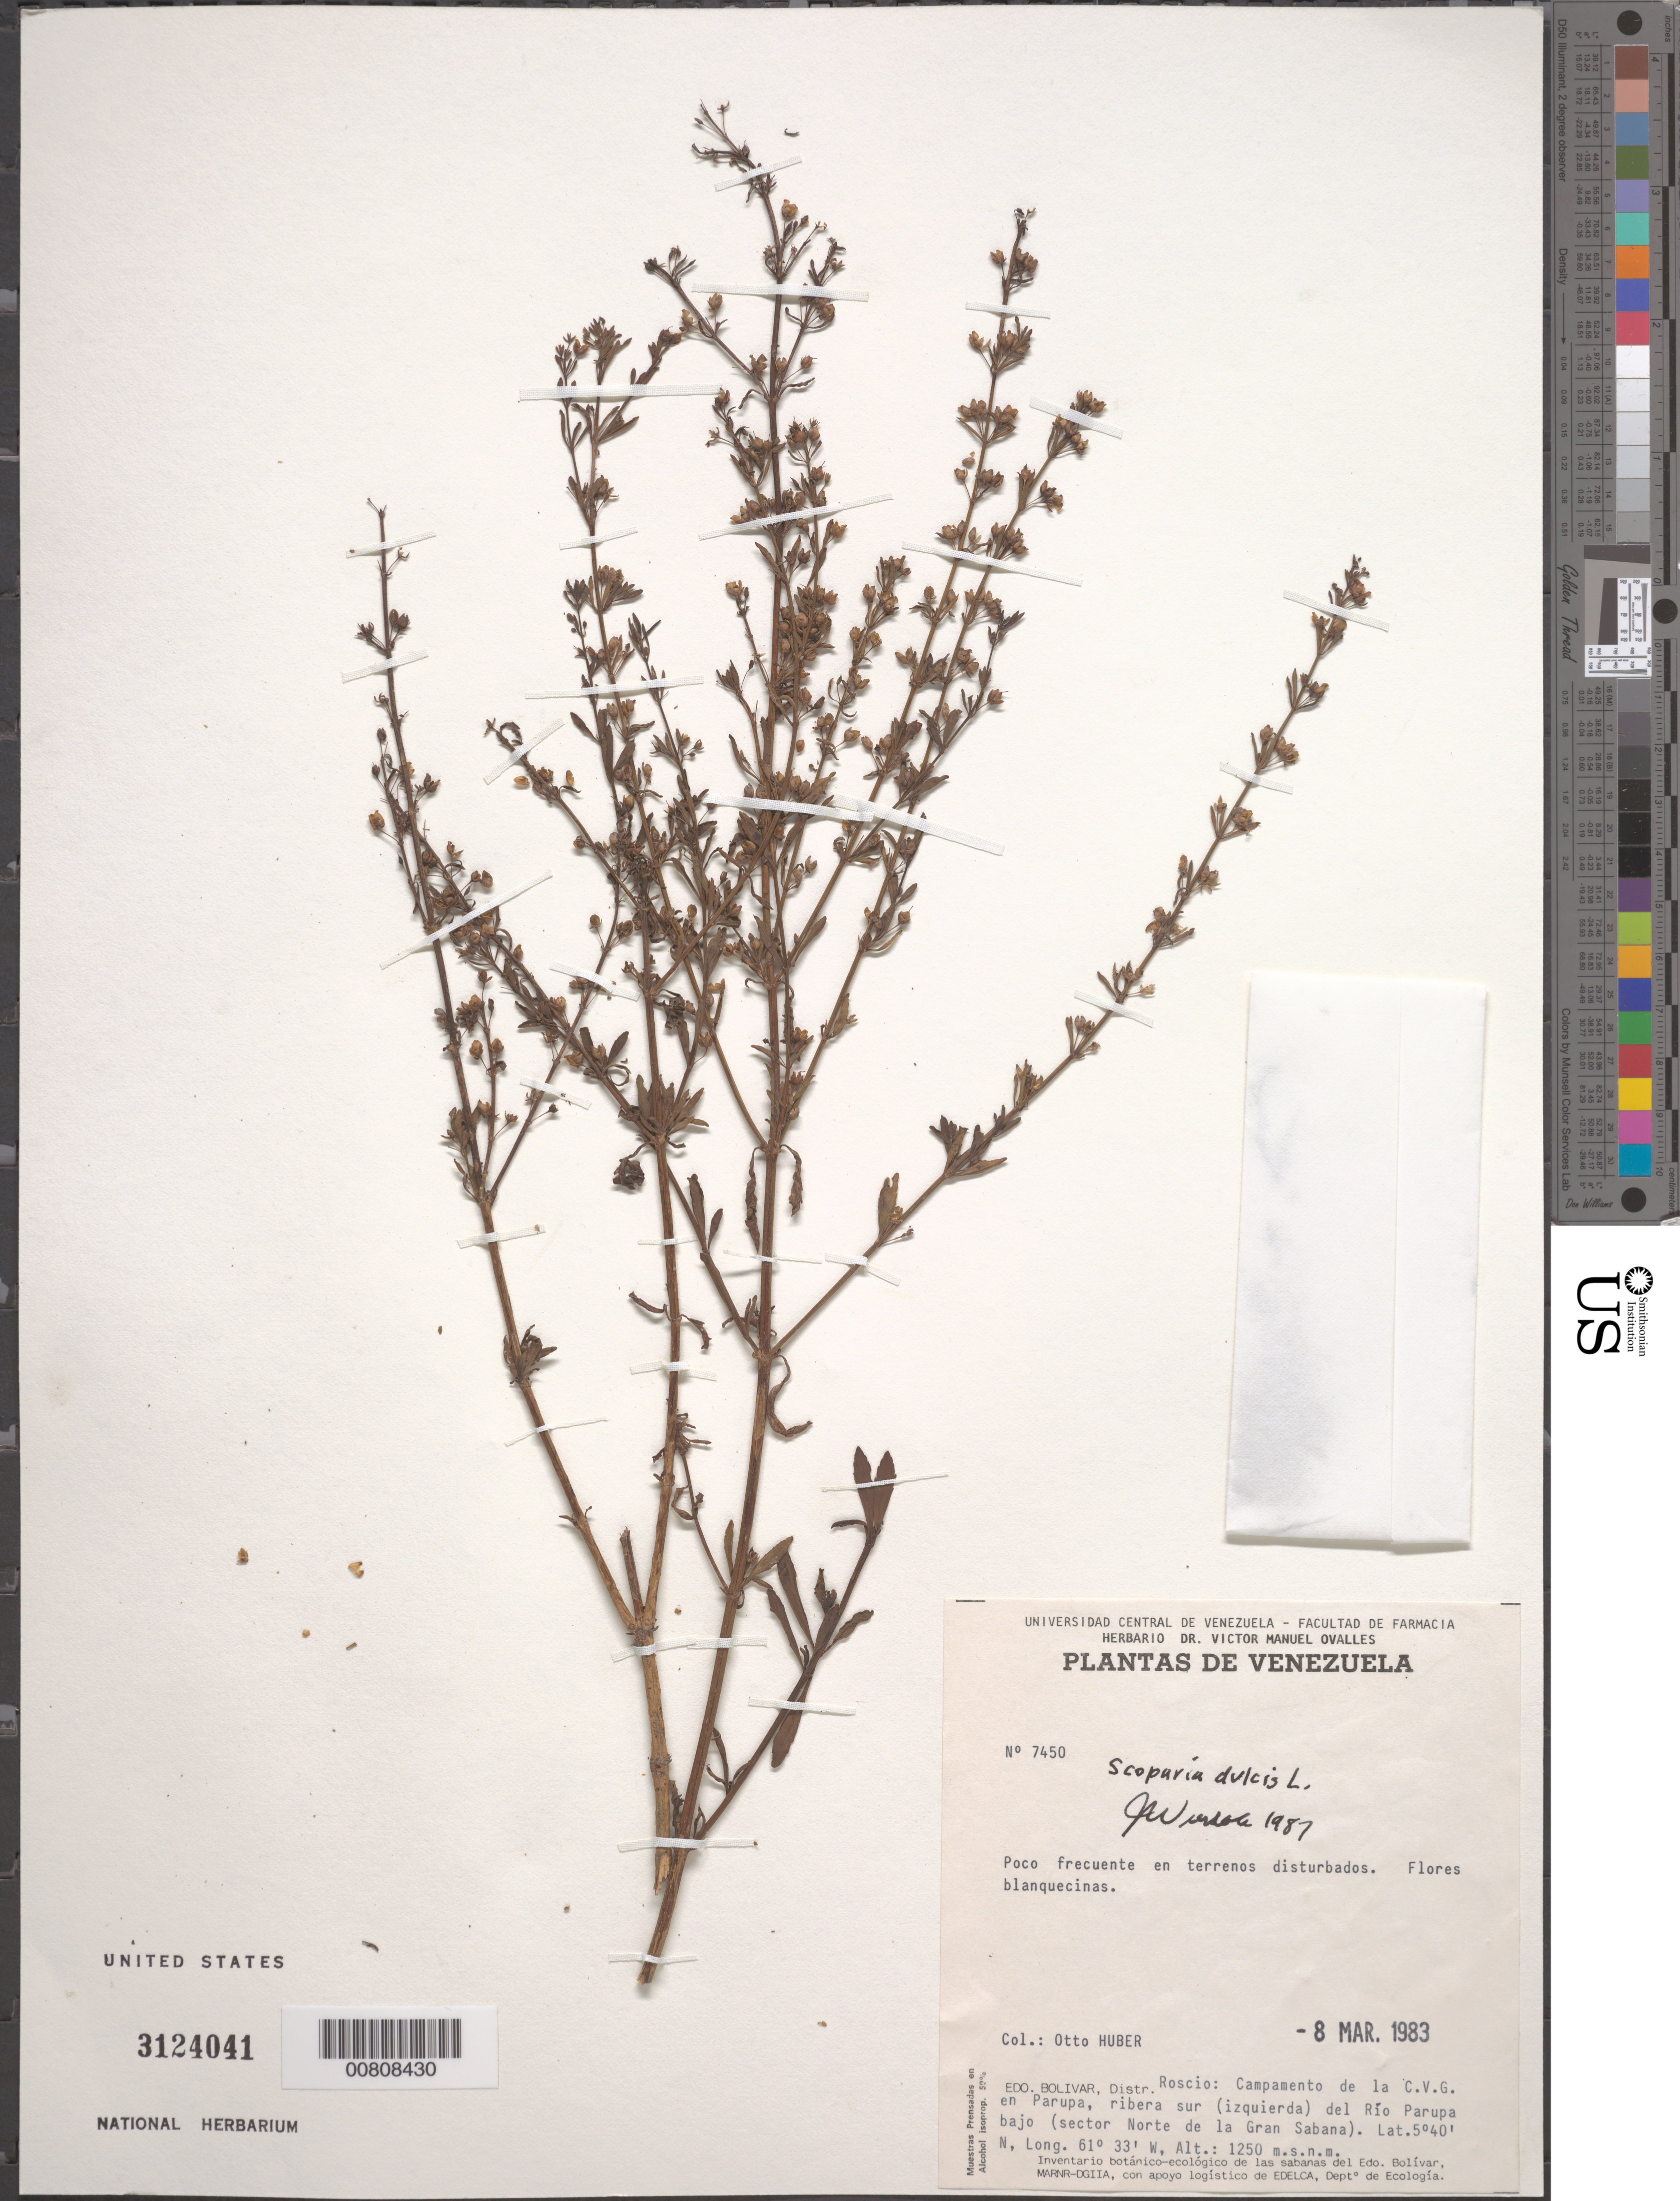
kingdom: Plantae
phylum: Tracheophyta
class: Magnoliopsida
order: Lamiales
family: Plantaginaceae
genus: Scoparia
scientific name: Scoparia dulcis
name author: L.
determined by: Wurdack, John J., (US), US (UNITED STATES)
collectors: O. Huber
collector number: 7450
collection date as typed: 8-Mar-83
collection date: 1983-03-08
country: Venezuela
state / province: Bolívar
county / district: Roscio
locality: Campamento de la C.V.G. en Parupa, ribera sur (izquierda) del Río Parupa bajo (sector Norte de la Gran Sabana)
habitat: Terrenos disturbados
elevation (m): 1250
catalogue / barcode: US 3124041